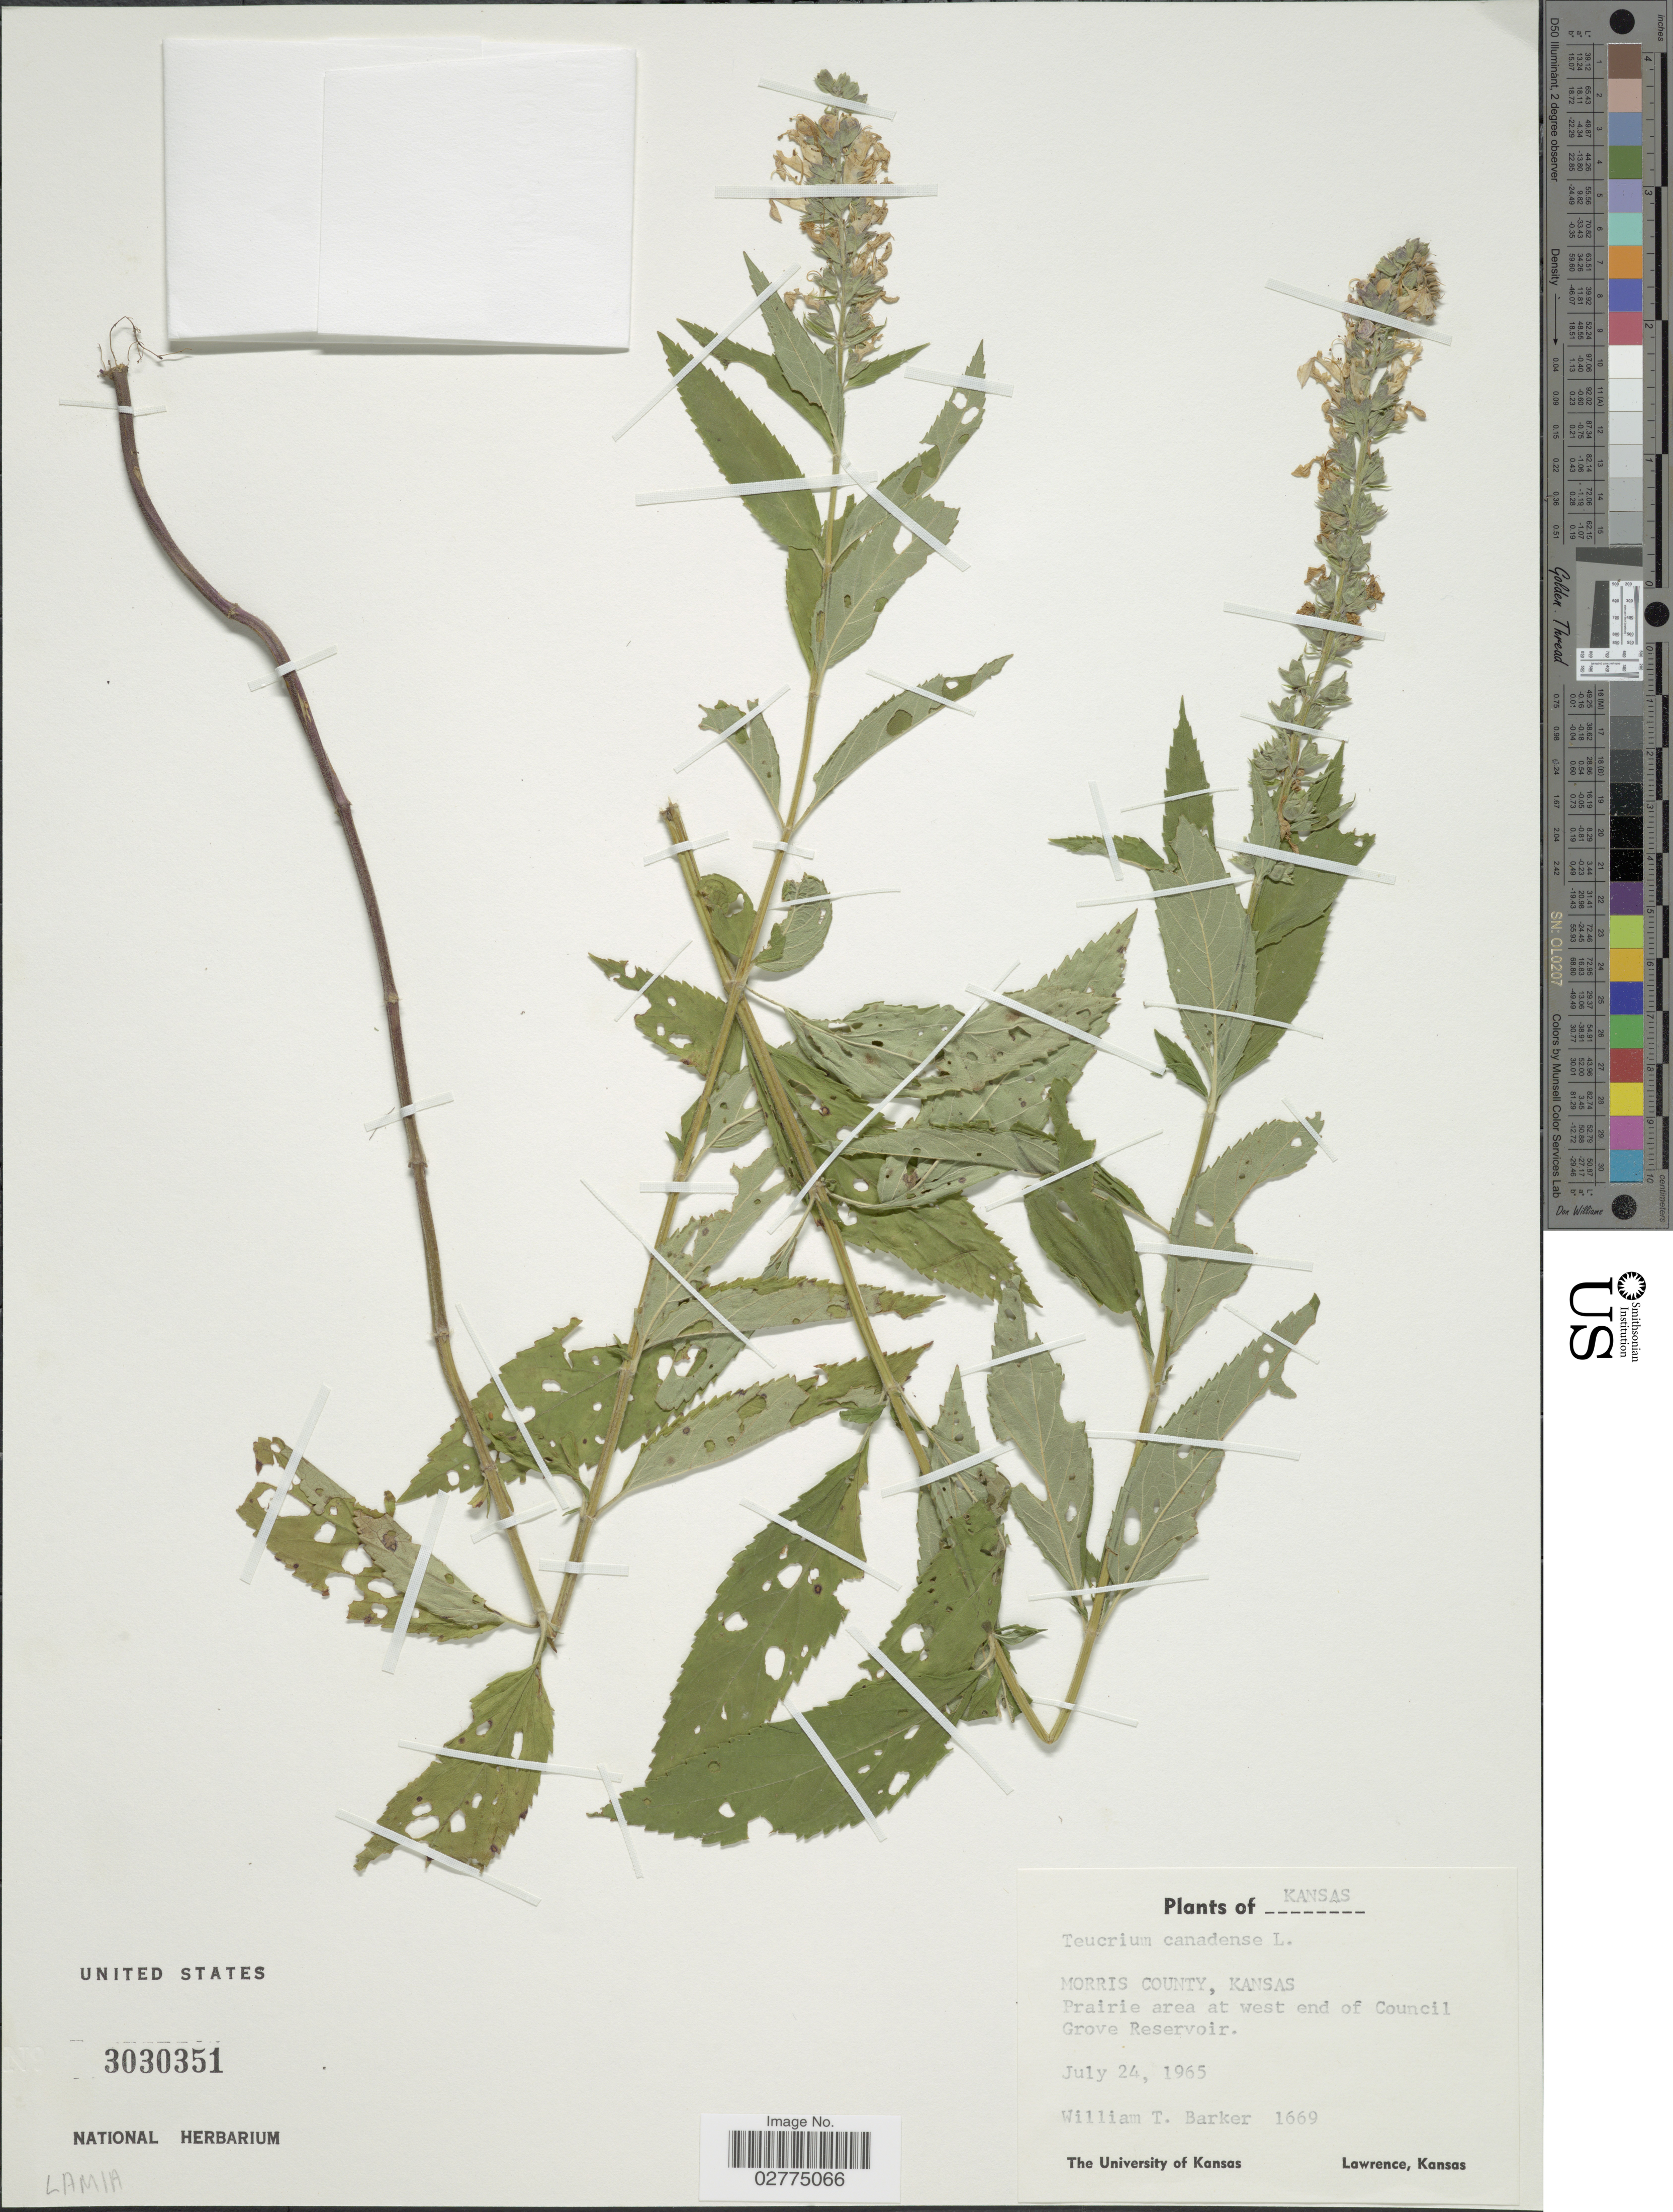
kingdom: Plantae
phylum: Tracheophyta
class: Magnoliopsida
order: Lamiales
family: Lamiaceae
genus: Teucrium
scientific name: Teucrium canadense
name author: L.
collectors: W. T. Barker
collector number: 1669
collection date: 1965-07-24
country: United States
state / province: Kansas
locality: Morris County, Kansas, Prairie area at west end of Council, Grove Reservoir.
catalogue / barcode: US 3030351